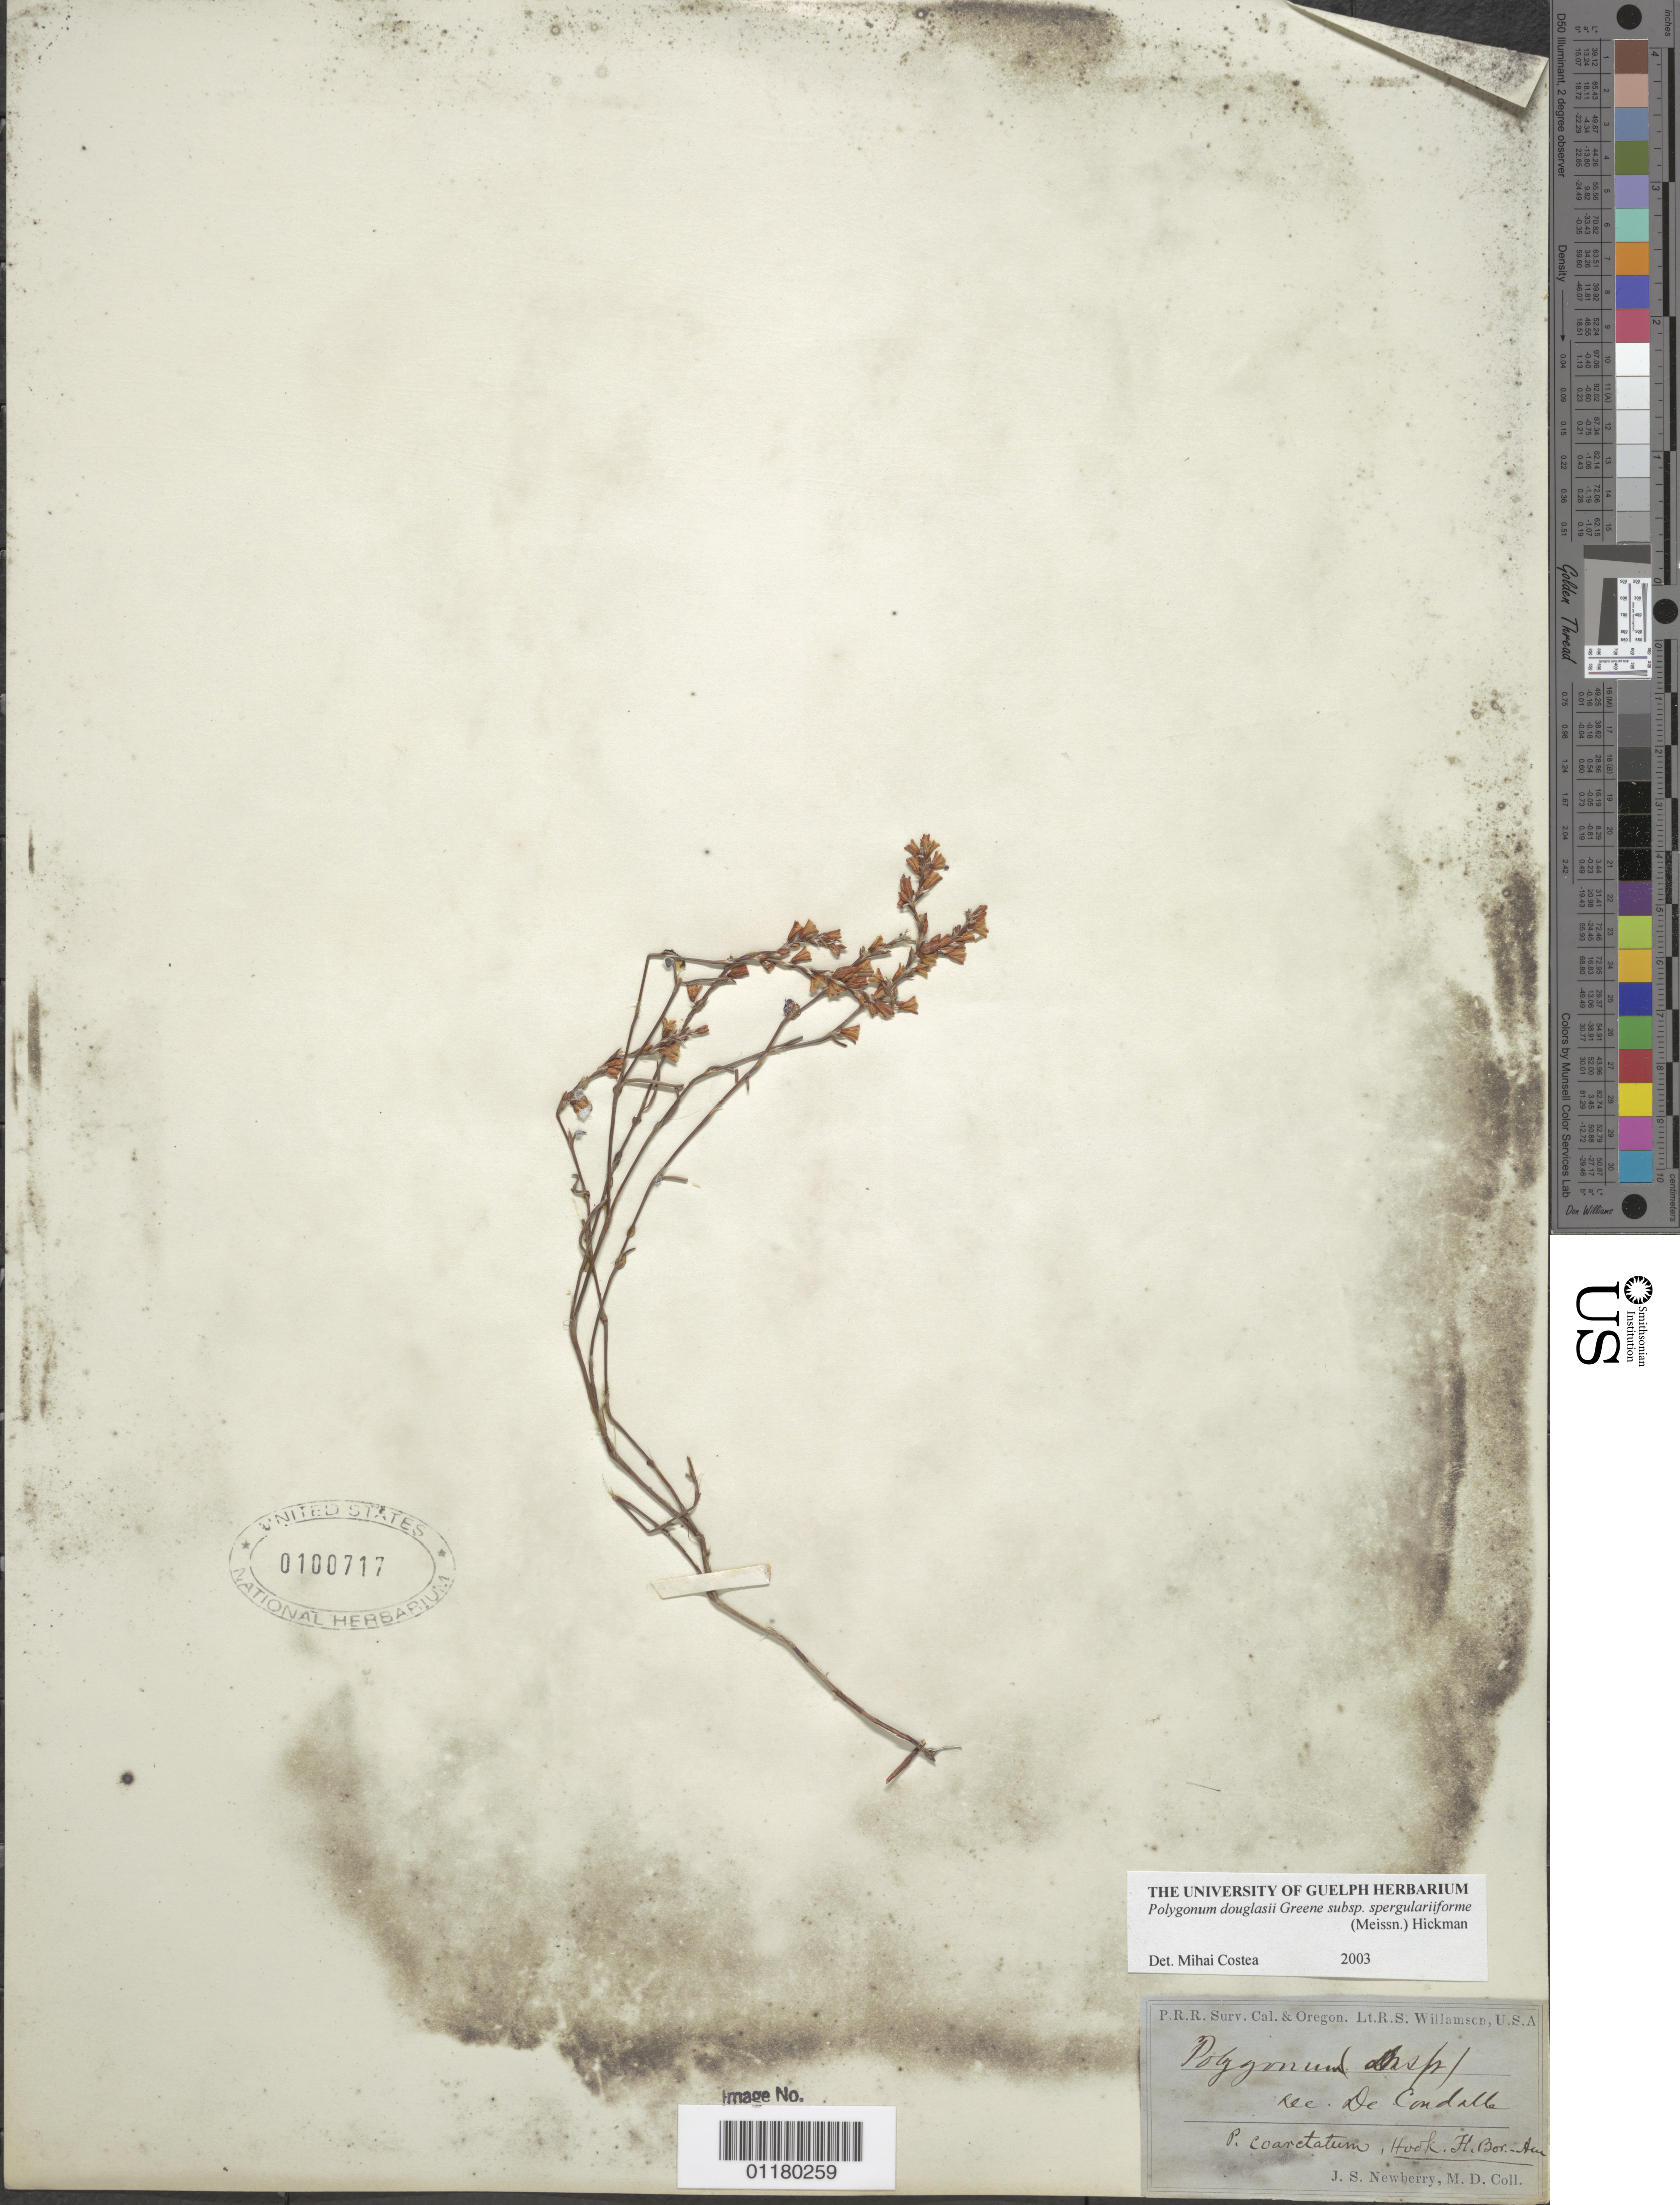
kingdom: Plantae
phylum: Tracheophyta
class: Magnoliopsida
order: Caryophyllales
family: Polygonaceae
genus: Polygonum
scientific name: Polygonum douglasii subsp. spergulariiforme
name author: (Meisn. ex Small) Hickman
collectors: J. S. Newberry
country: United States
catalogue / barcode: US 100717